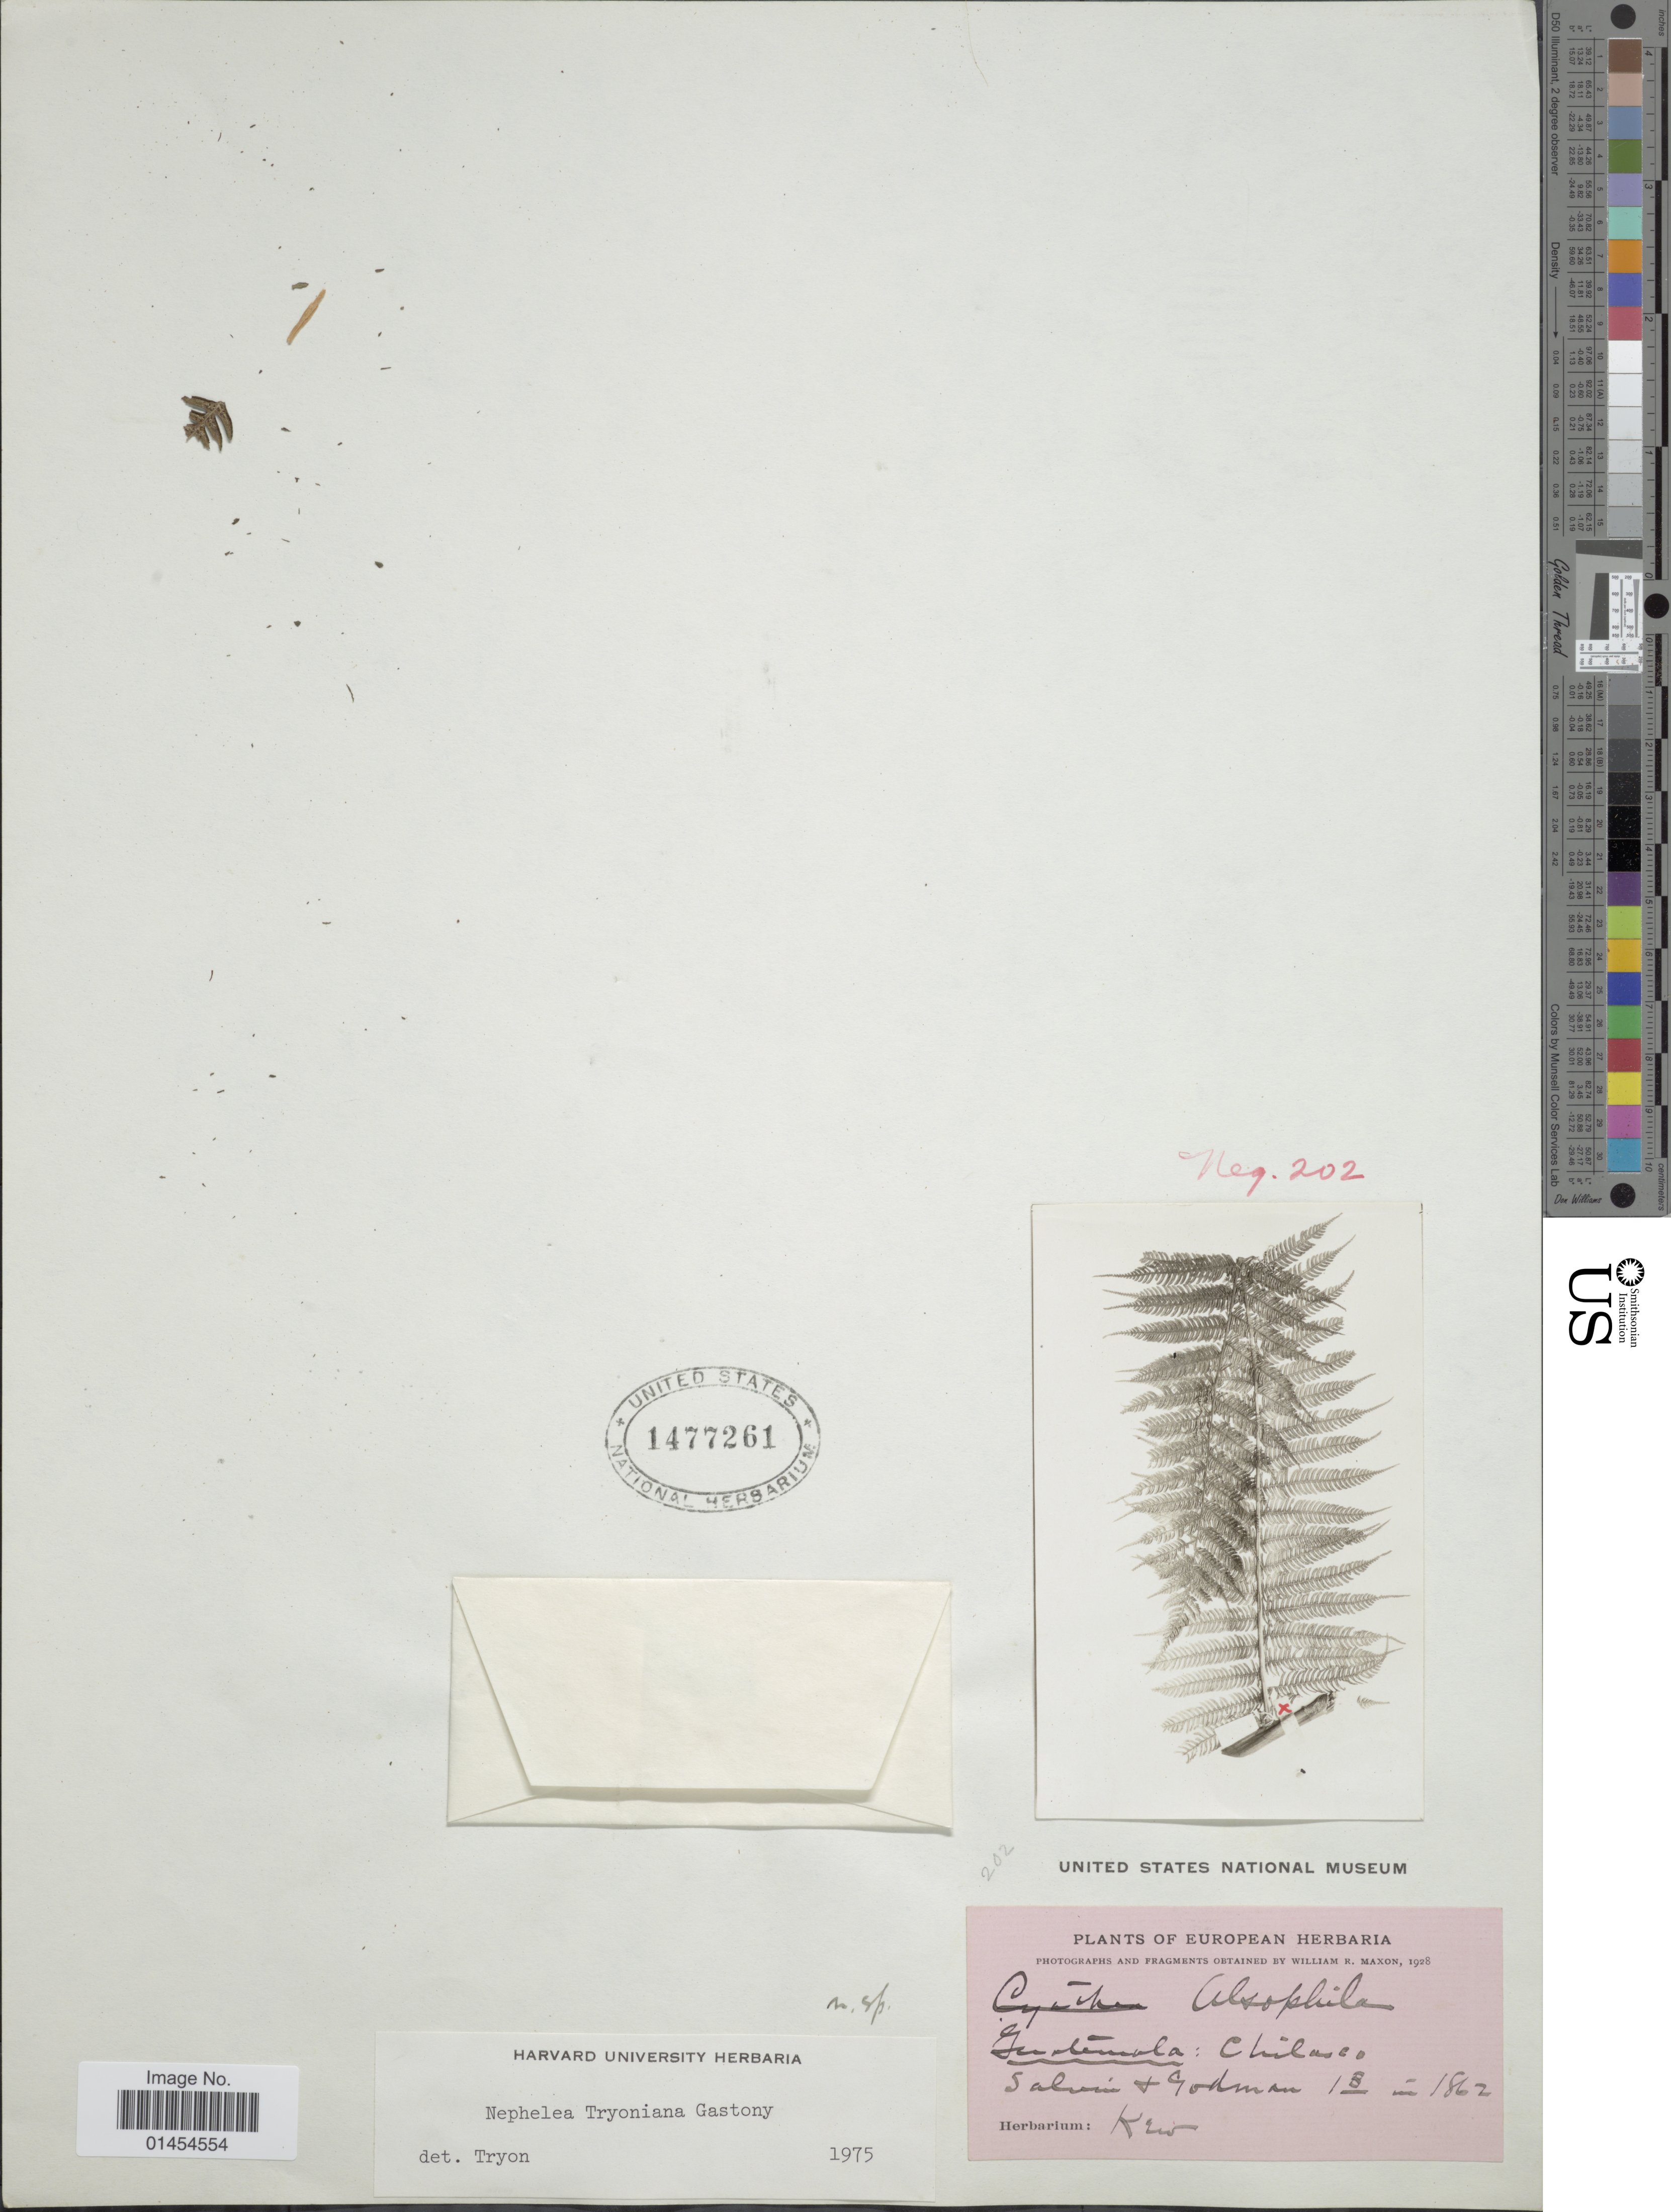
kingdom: Plantae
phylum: Tracheophyta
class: Polypodiopsida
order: Cyatheales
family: Cyatheaceae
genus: Alsophila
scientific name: Alsophila tryoniana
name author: (Gastony) D.S. Conant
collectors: Salvin & Godman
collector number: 1B*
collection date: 1862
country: Guatemala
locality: Chilasco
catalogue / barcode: US 1477261